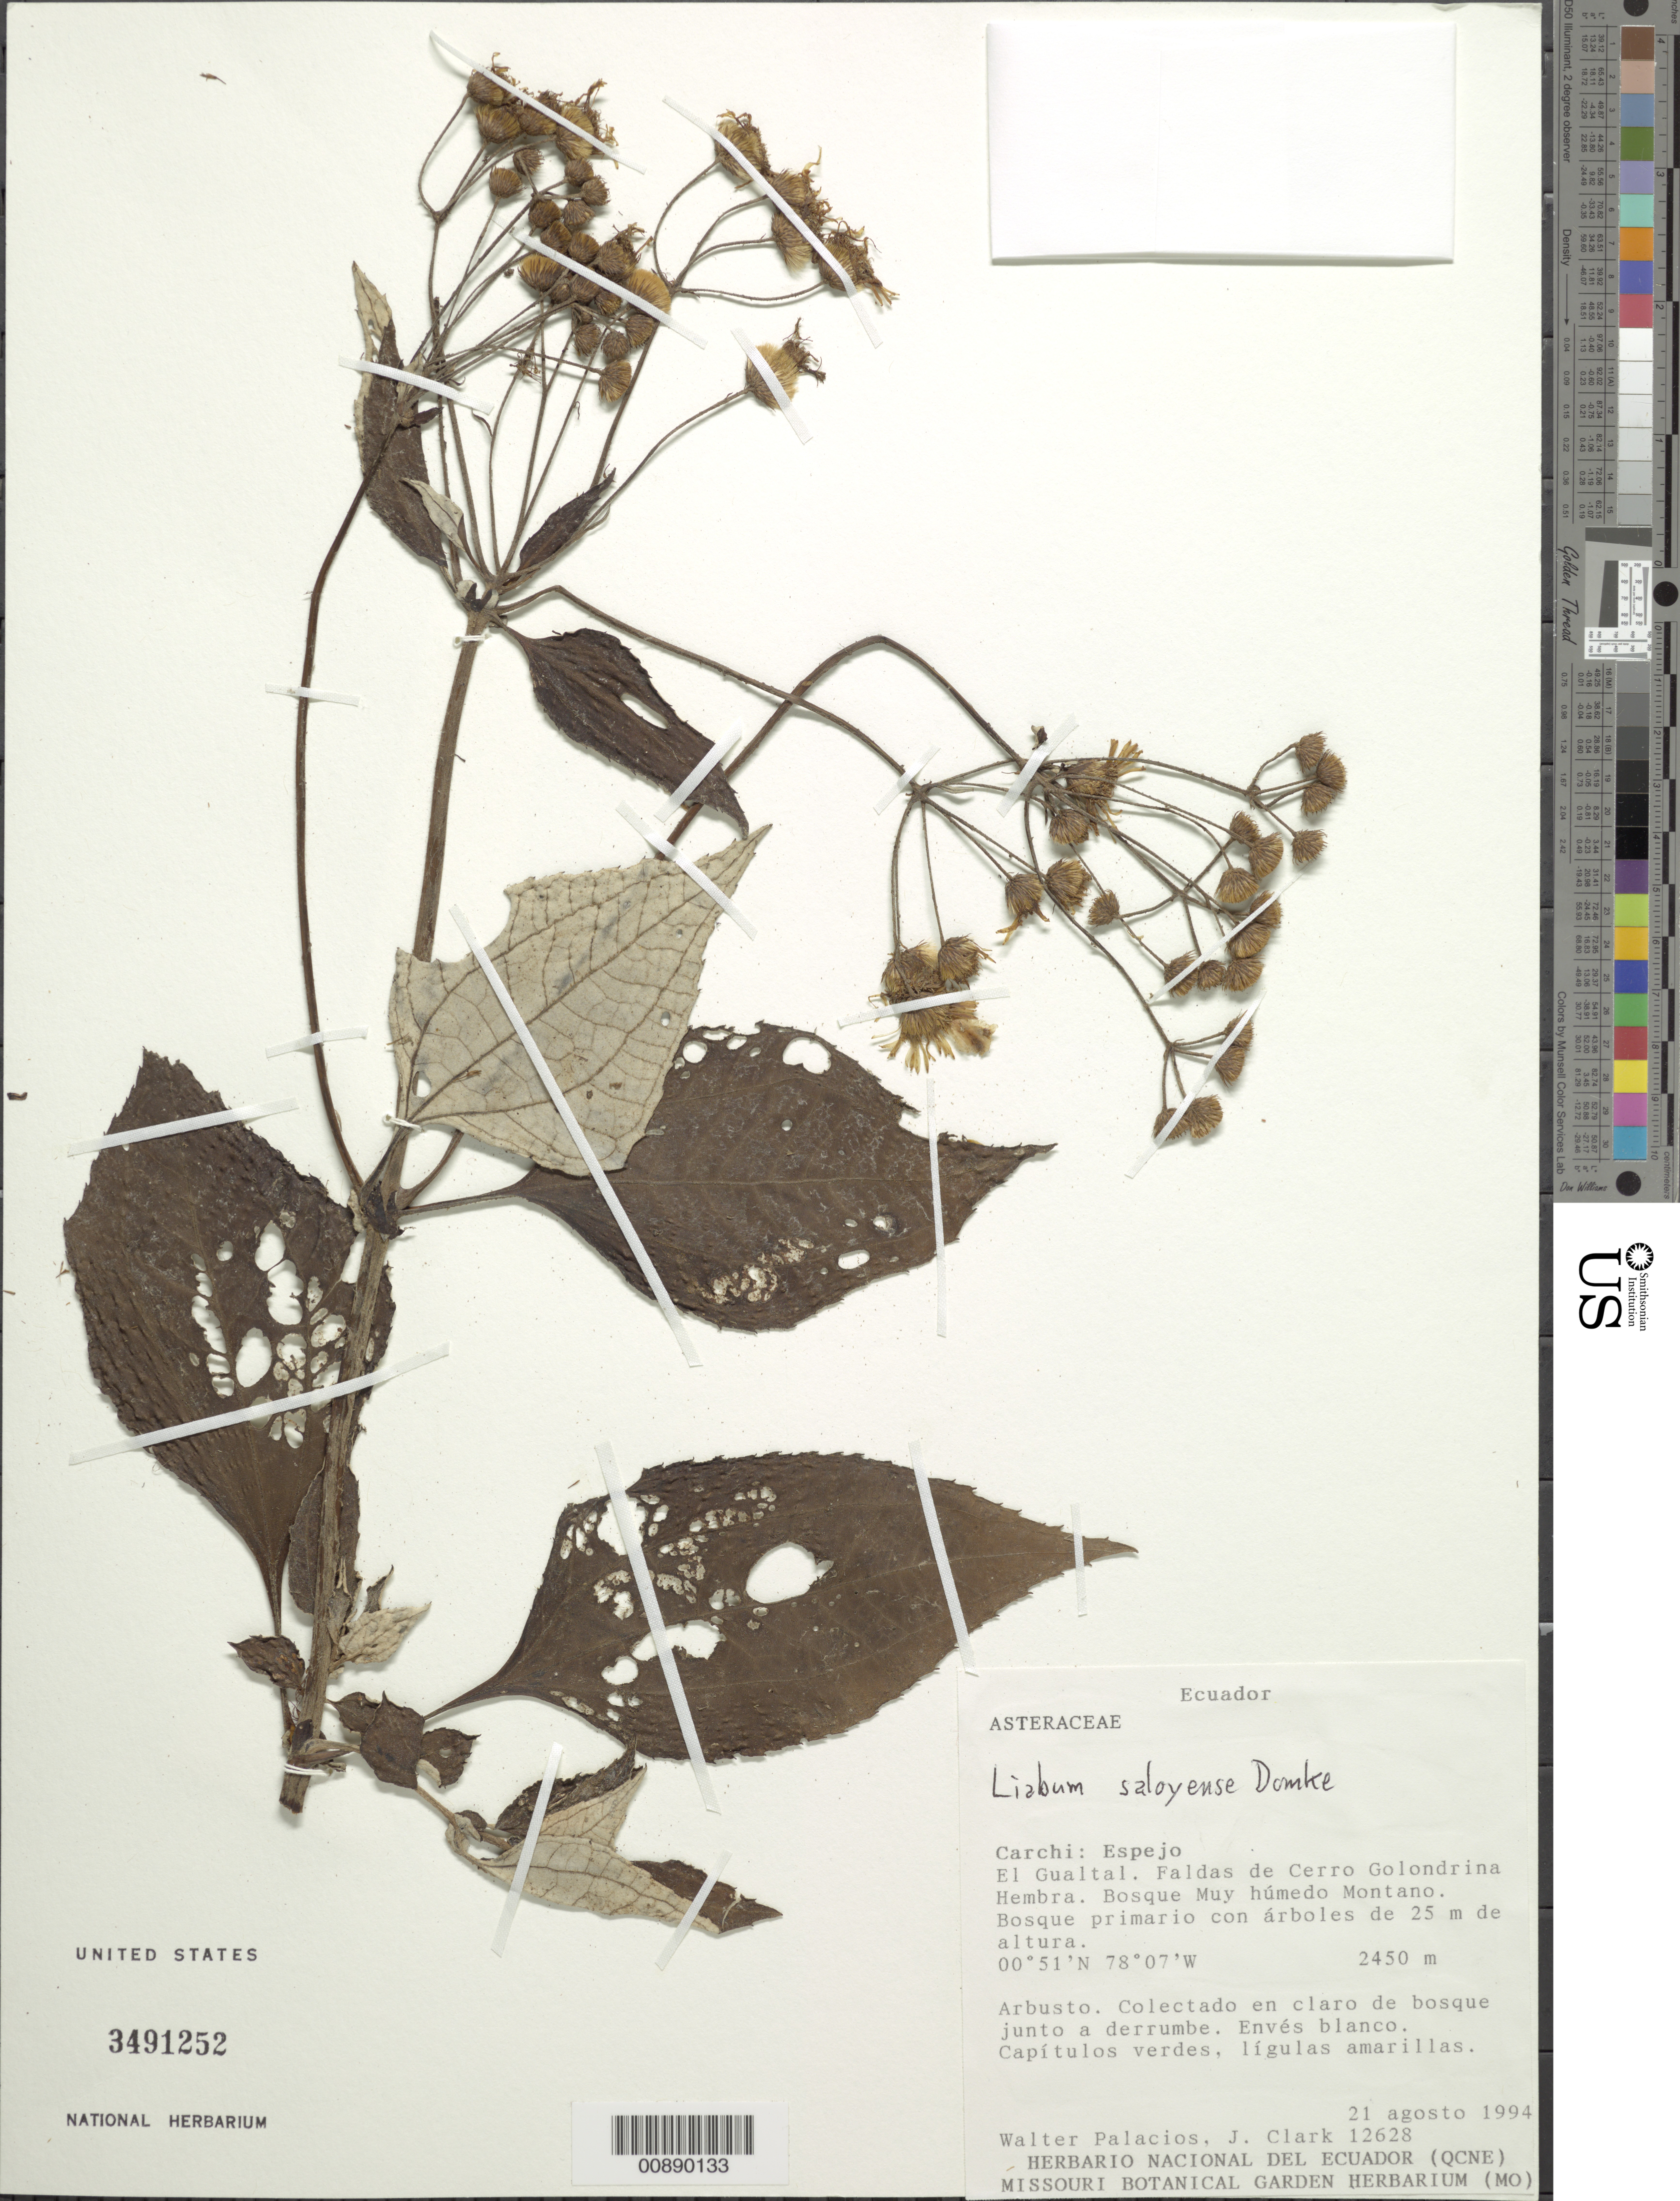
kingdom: Plantae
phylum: Tracheophyta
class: Magnoliopsida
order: Asterales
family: Asteraceae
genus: Liabum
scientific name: Liabum saloyense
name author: Domke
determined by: Funk, Vicki A., (BOT), Smithsonian Institution - National Museum of Natural History (UNITED STATES)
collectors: W. Palacios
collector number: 12628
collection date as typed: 21 August 1994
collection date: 1994-08-21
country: Ecuador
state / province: Carchi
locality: Espejo, El Gualtal, Cerro Golondrina Hembra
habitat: Bosque muy húmedo montano; bosque primario con árboles de 25 m de altura; colectado en claro de bosque junto a derrumbe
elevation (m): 2450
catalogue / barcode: US 3491252